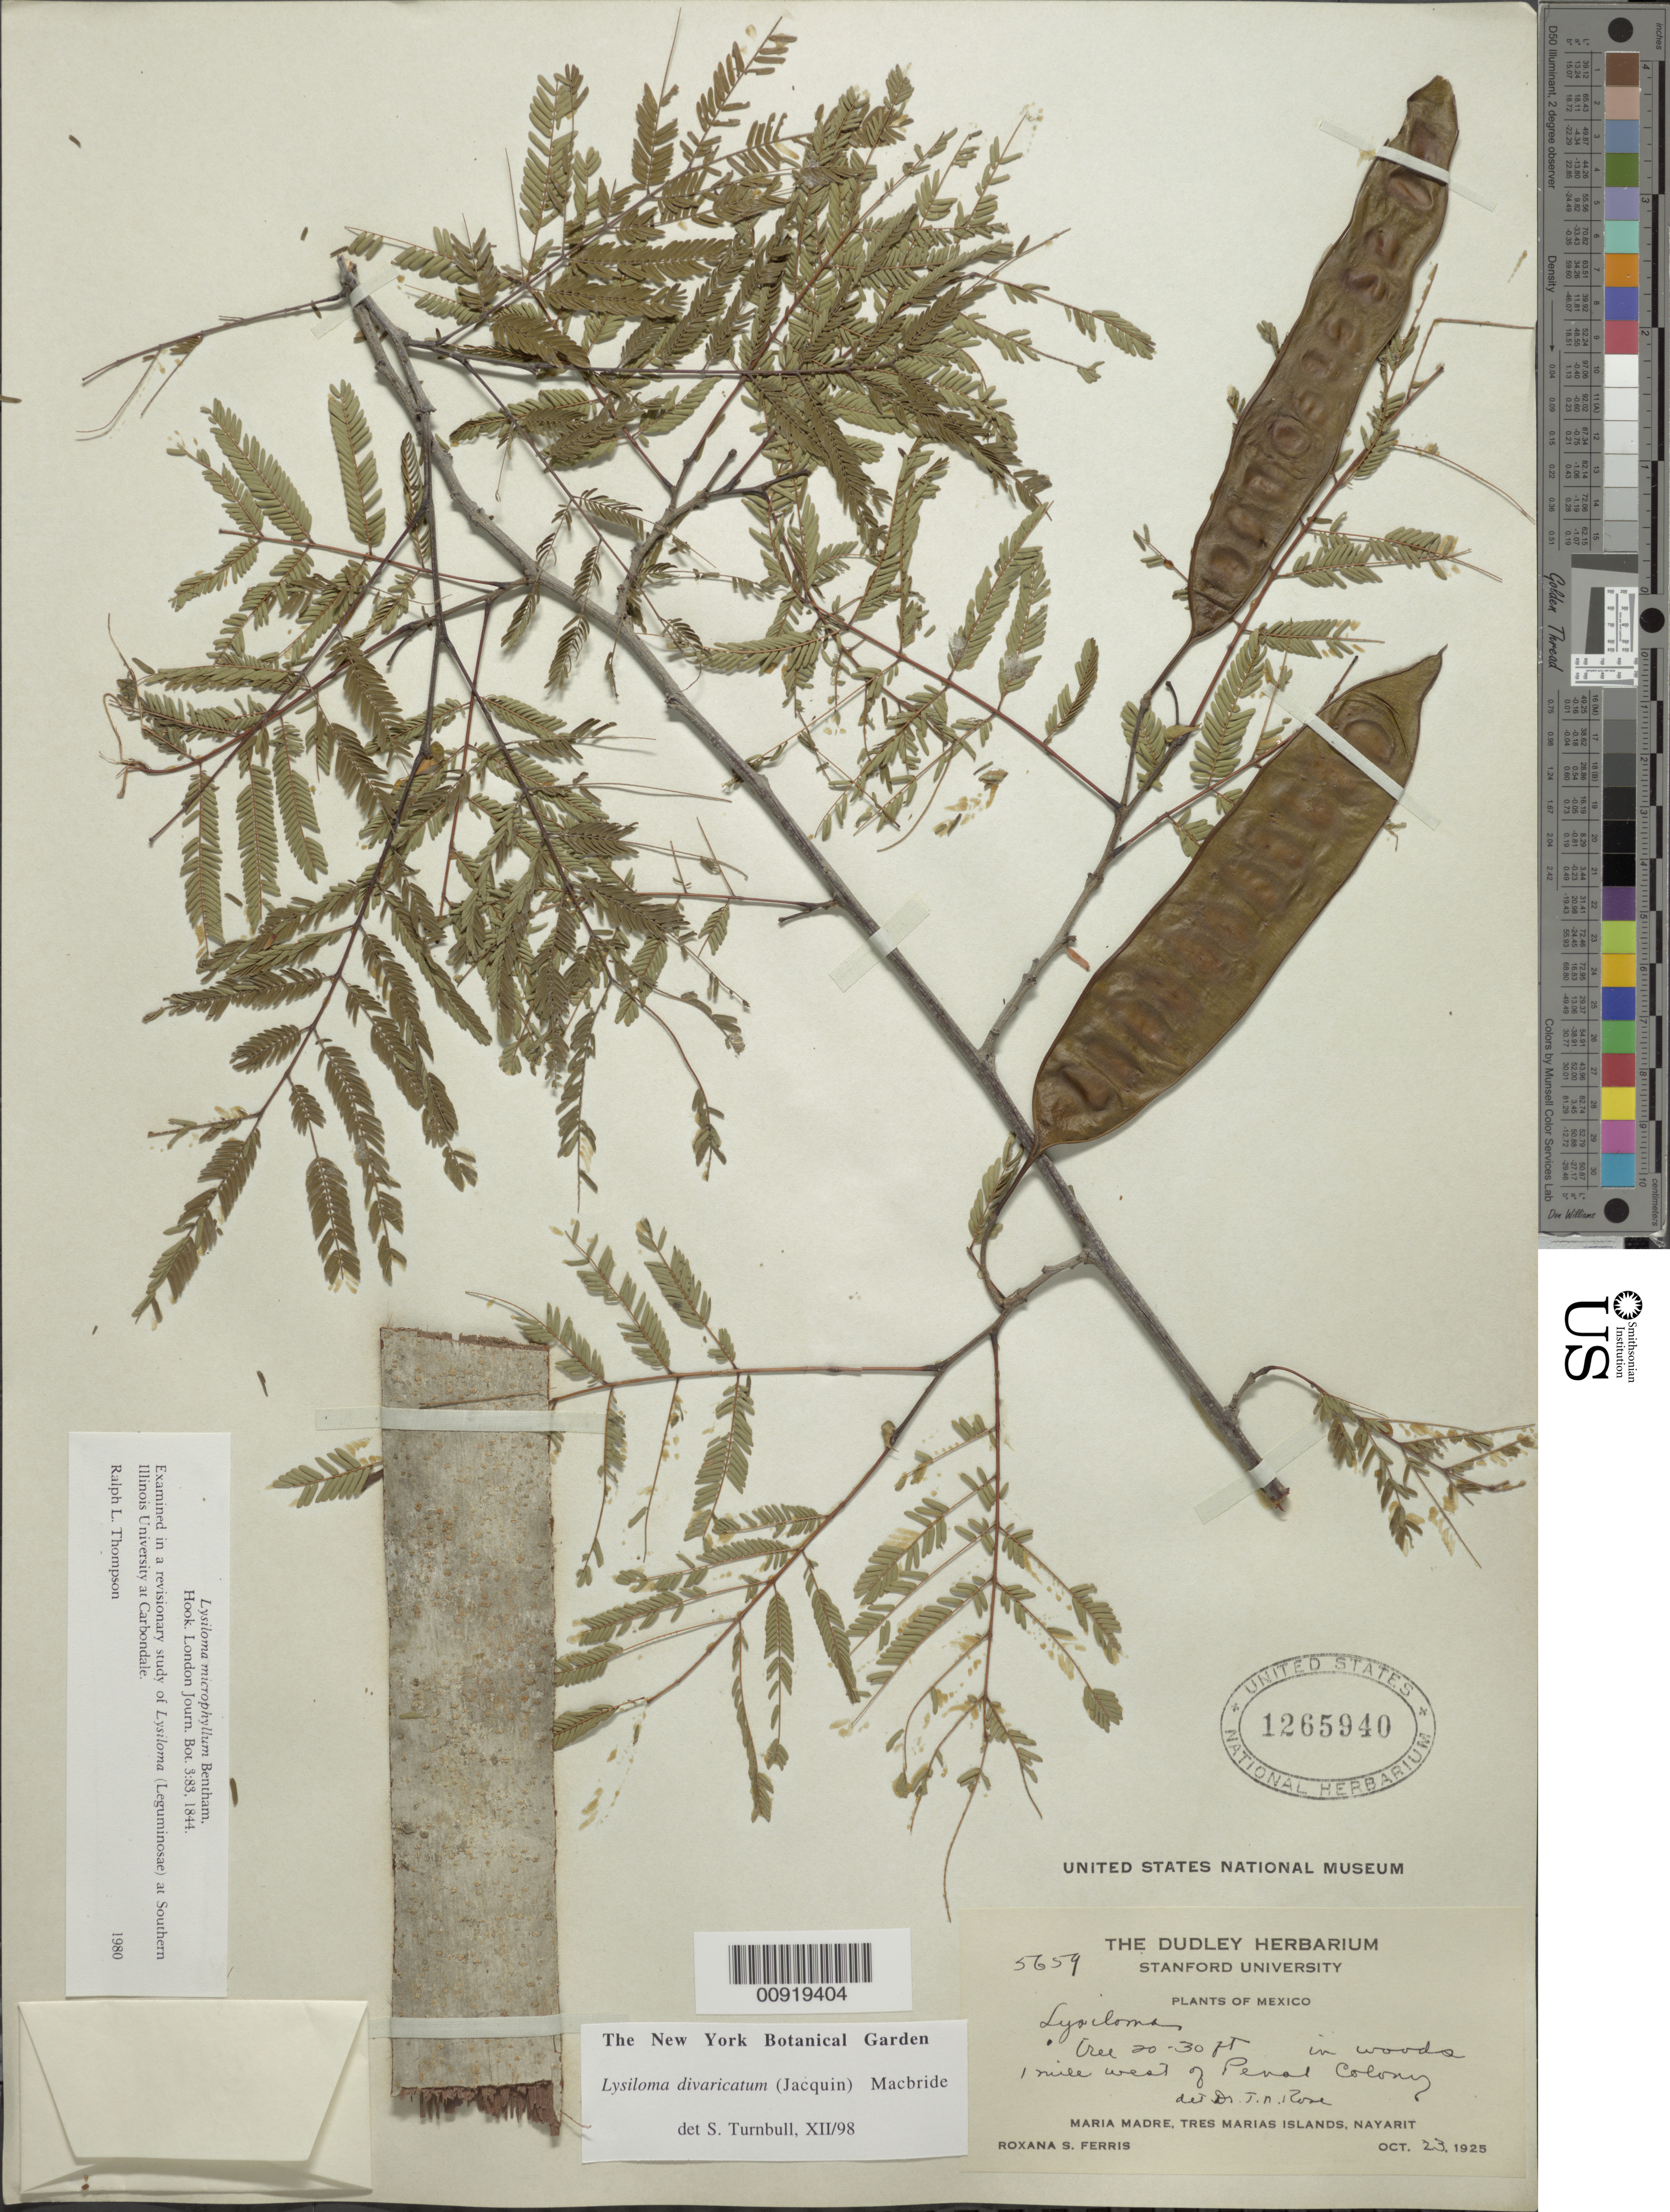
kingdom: Plantae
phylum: Tracheophyta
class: Magnoliopsida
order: Fabales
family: Fabaceae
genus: Lysiloma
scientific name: Lysiloma divaricatum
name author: (Jacq.) J.F. Macbr.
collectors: R. S. Ferris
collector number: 5659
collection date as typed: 23 Oct 1925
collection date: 1925-10-23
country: Mexico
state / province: Nayarit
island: Maria Madre I.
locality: Maria Madre, Tres Marias Islands, Nayarit. 1 mile west of Penal Colony.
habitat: In woods.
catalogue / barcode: US 1265940